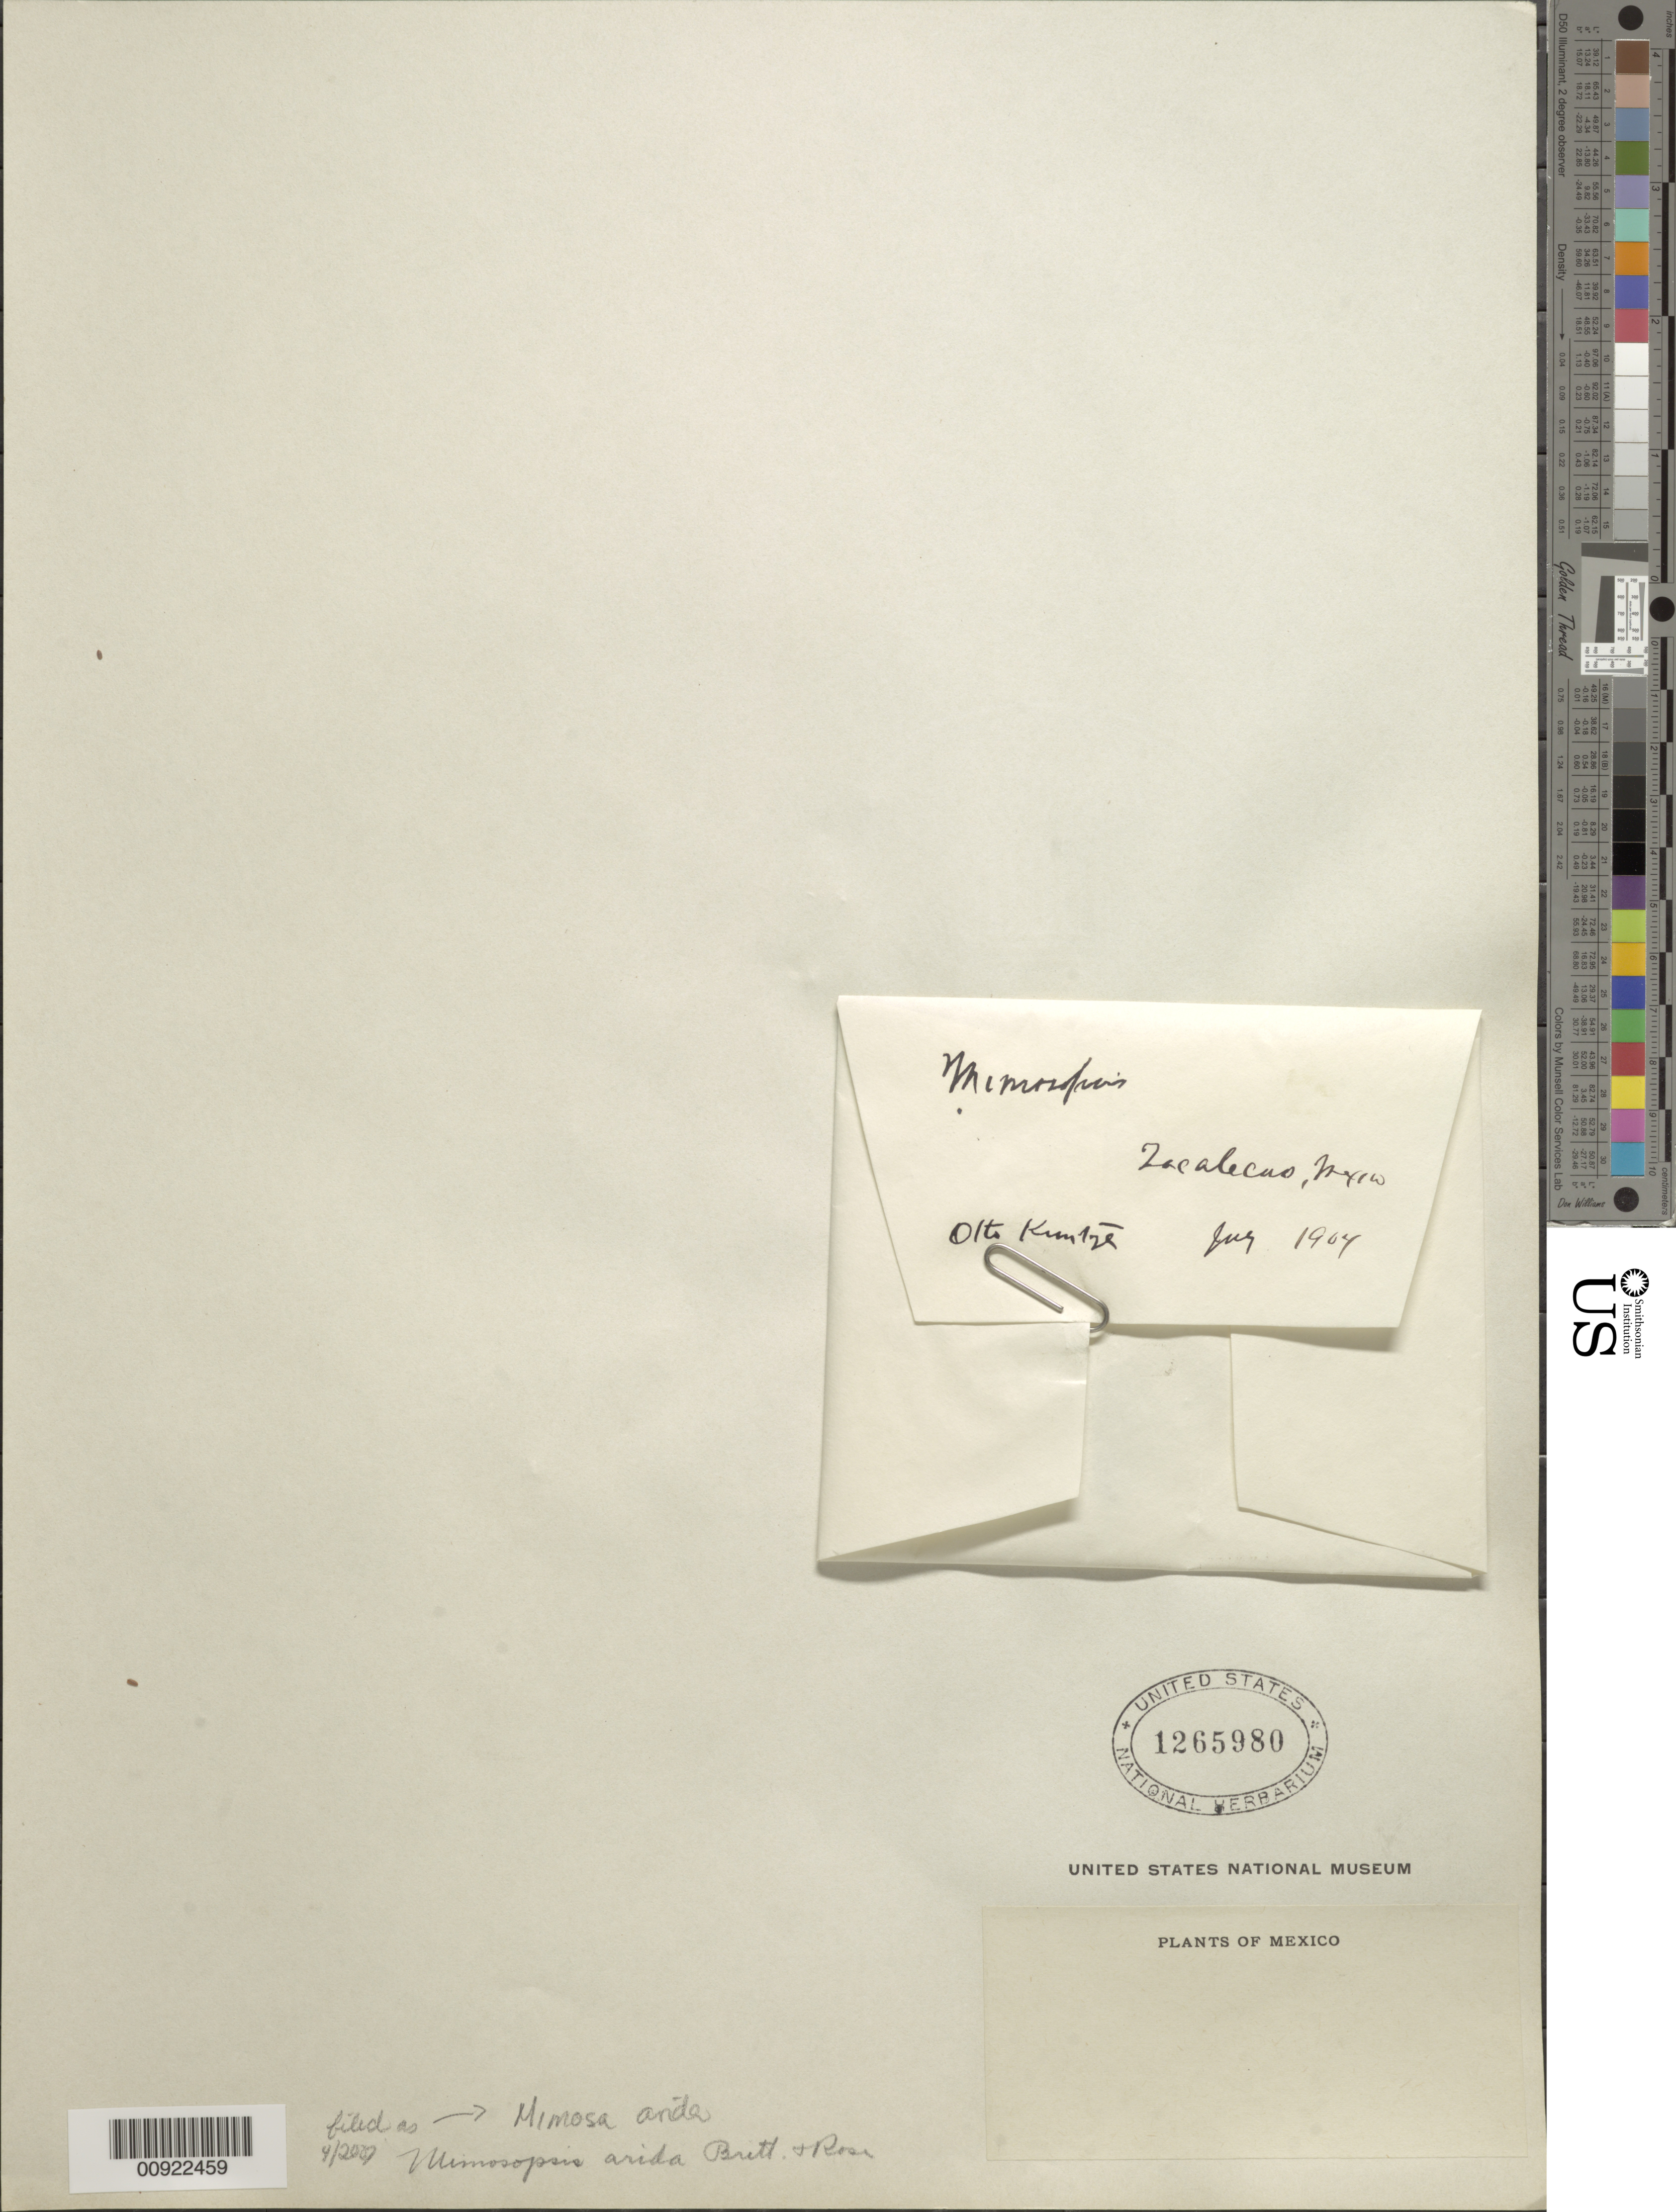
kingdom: Plantae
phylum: Tracheophyta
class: Magnoliopsida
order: Fabales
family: Fabaceae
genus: Mimosa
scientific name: Mimosa biuncifera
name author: Benth.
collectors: C.E.O. Kuntze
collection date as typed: Jul 1904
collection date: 1904-07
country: Mexico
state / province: Zacatecas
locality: Zacatecas.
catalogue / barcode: US 1265980